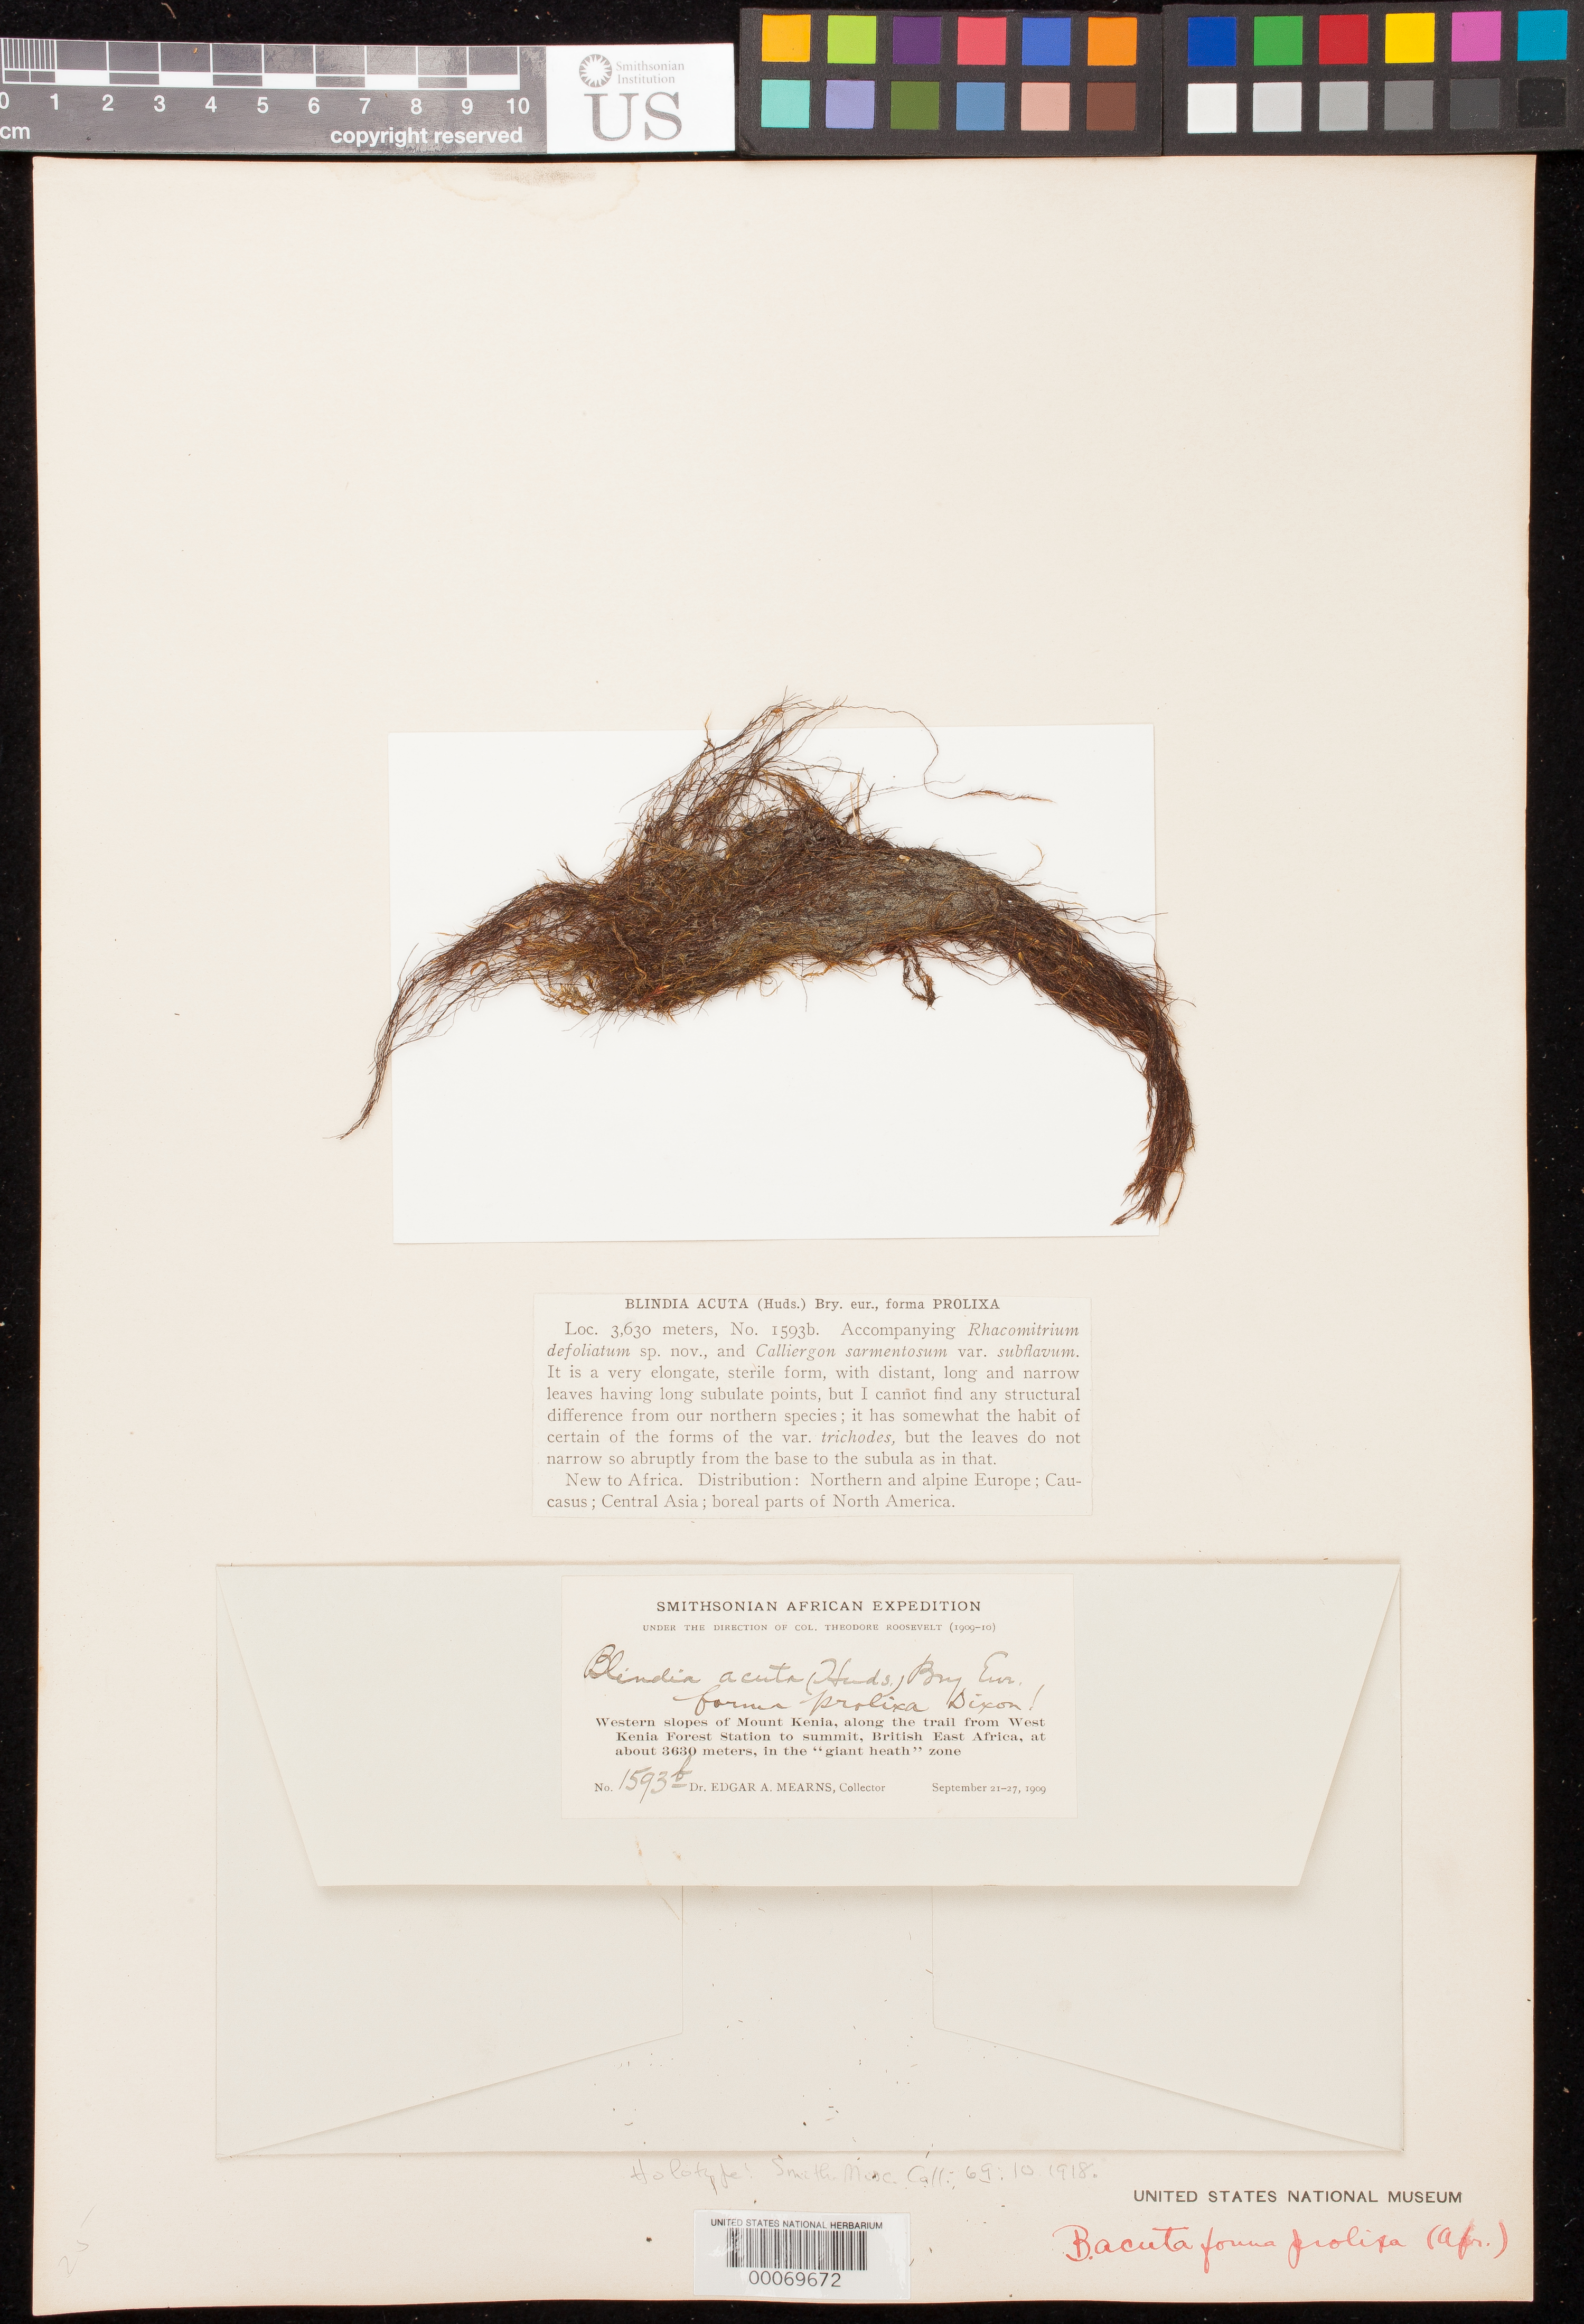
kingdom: Plantae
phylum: Bryophyta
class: Bryopsida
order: Grimmiales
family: Seligeriaceae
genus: Blindia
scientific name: Blindia acuta f. prolixa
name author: Dixon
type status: Holotype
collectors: E. A. Mearns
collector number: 1593 b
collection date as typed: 21 Sep 1909 to 27 Sep 1909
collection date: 1909-09-21/1909-09-27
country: Kenya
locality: W slopes of Mt. Kenya, along trail from W Kenia Forest Station to summit.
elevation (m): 3630